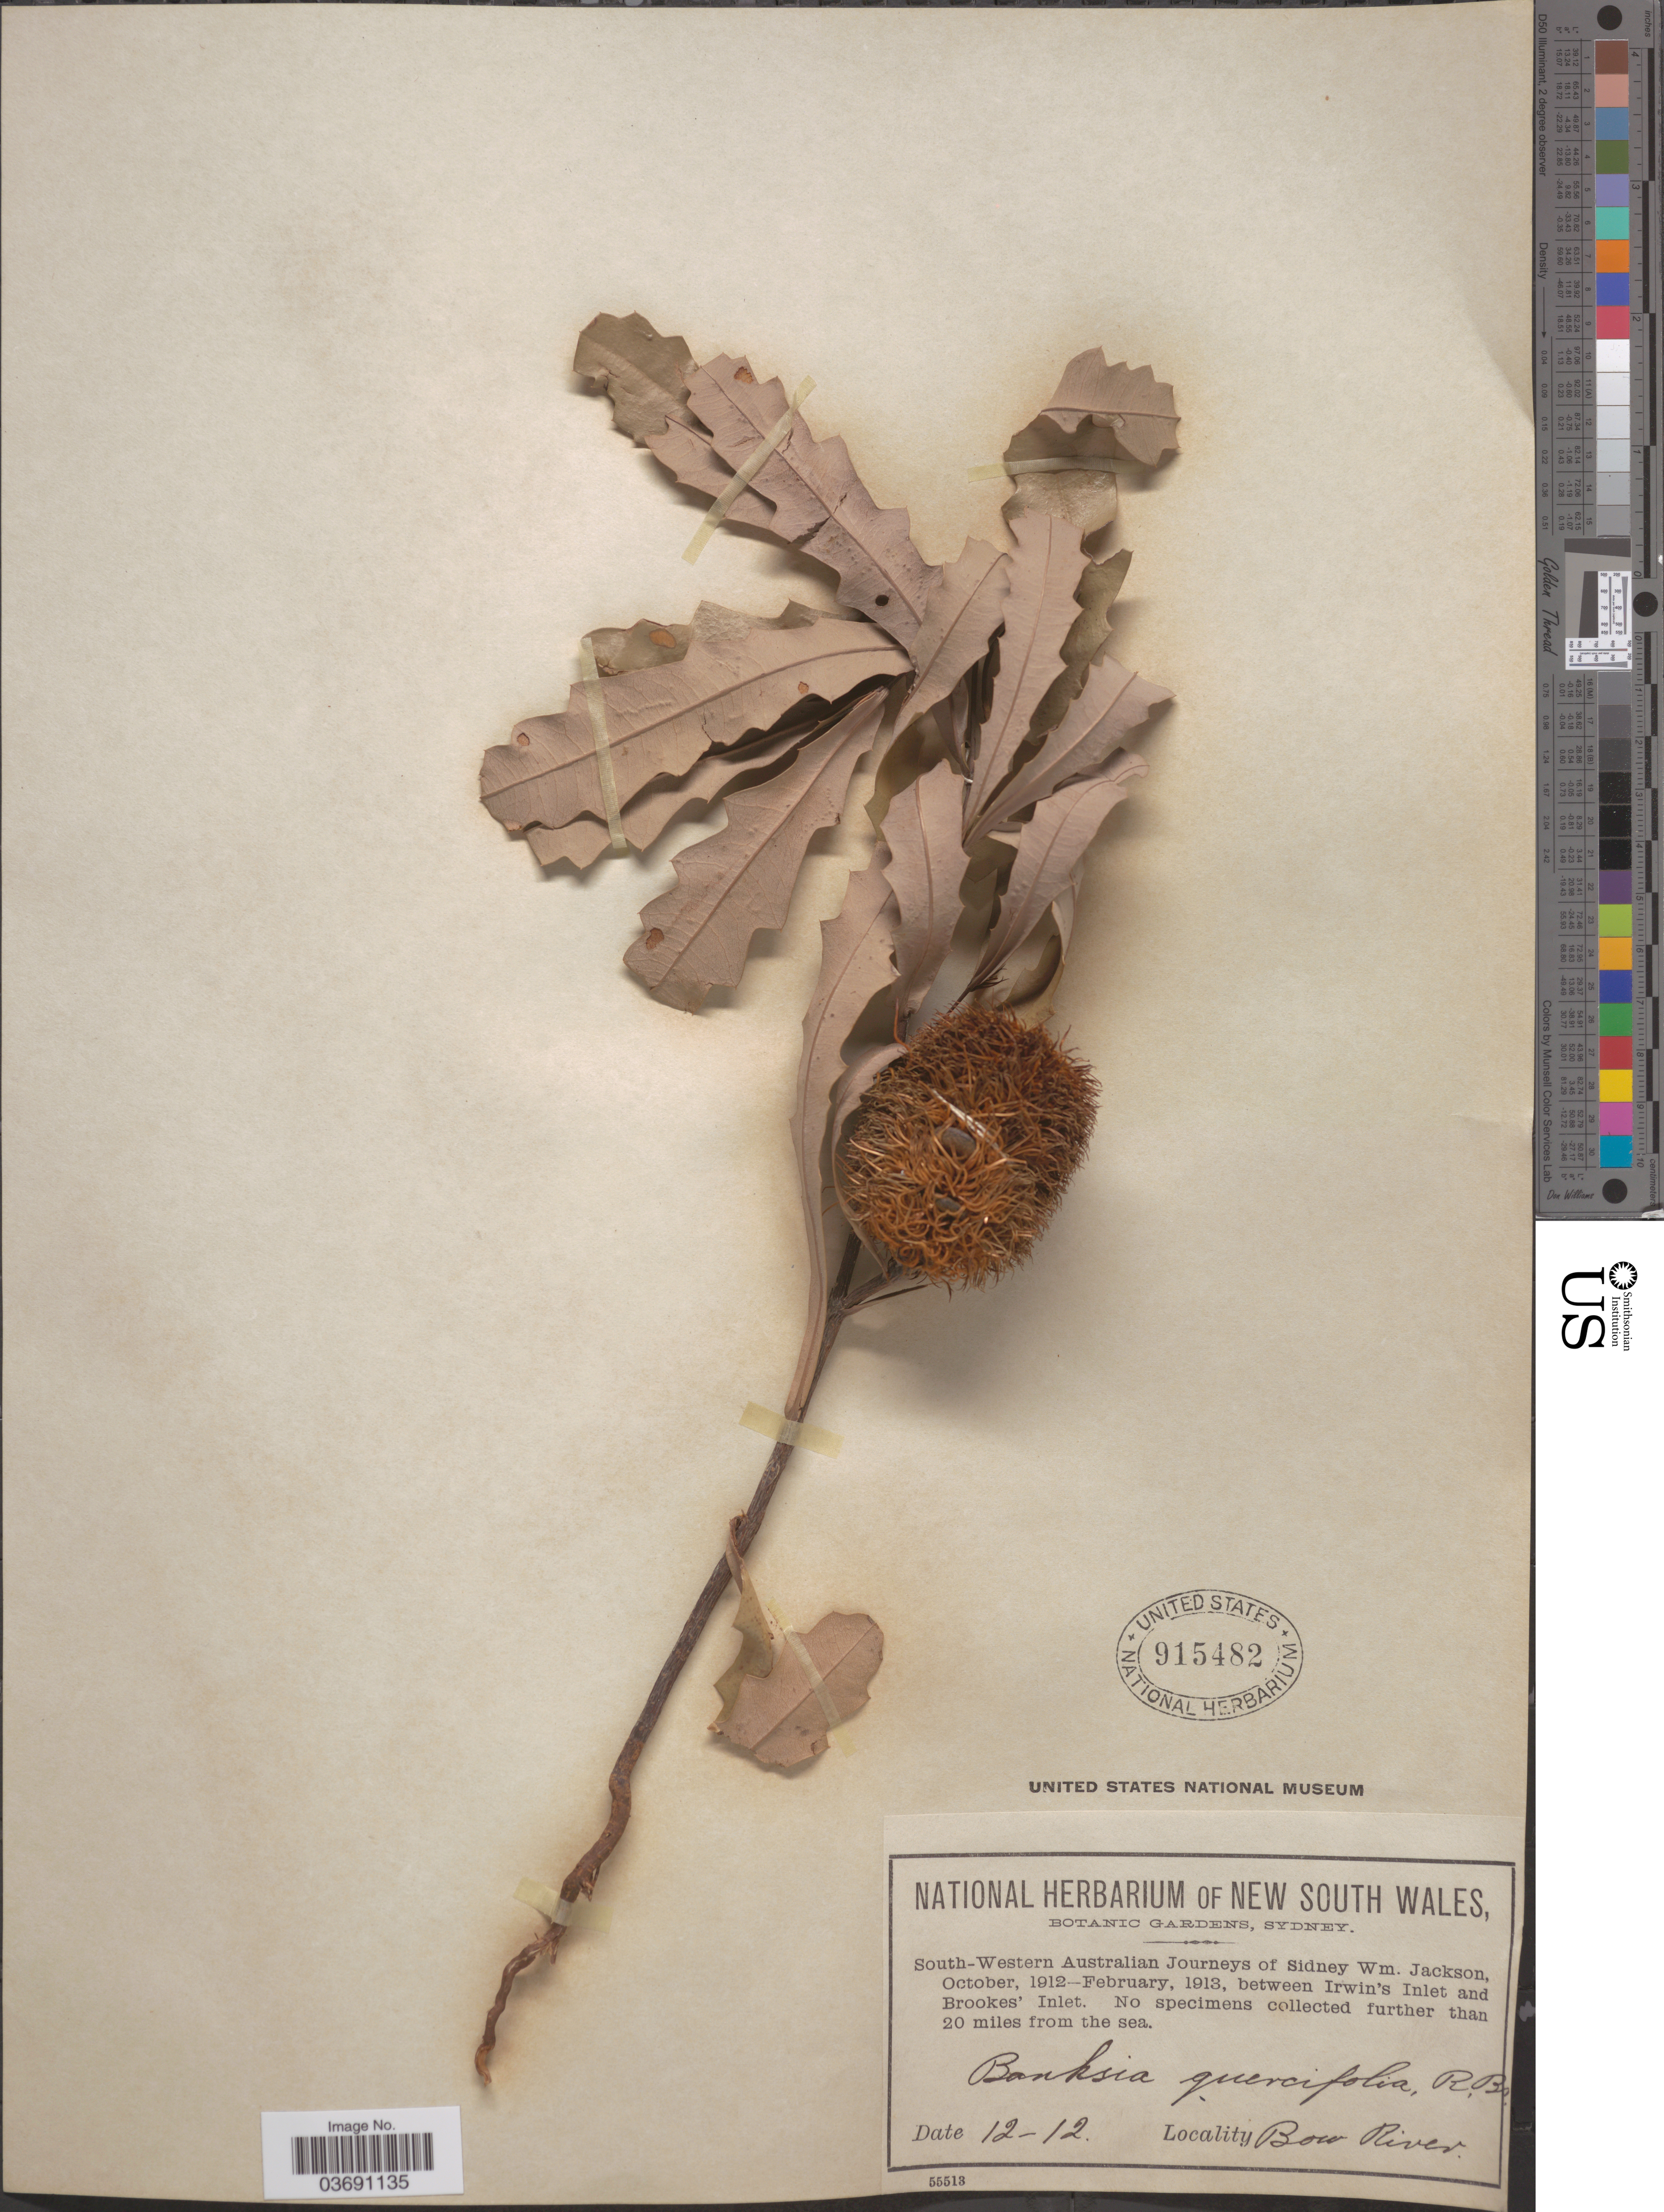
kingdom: Plantae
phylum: Tracheophyta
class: Magnoliopsida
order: Proteales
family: Proteaceae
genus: Banksia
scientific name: Banksia quercifolia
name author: R. Br.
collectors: Jackson, S. W.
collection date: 1912-12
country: Australia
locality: South-Western Australian. Between Irwin's Inlet and Brookes' Inlet. Bow. River.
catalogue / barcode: US 915482